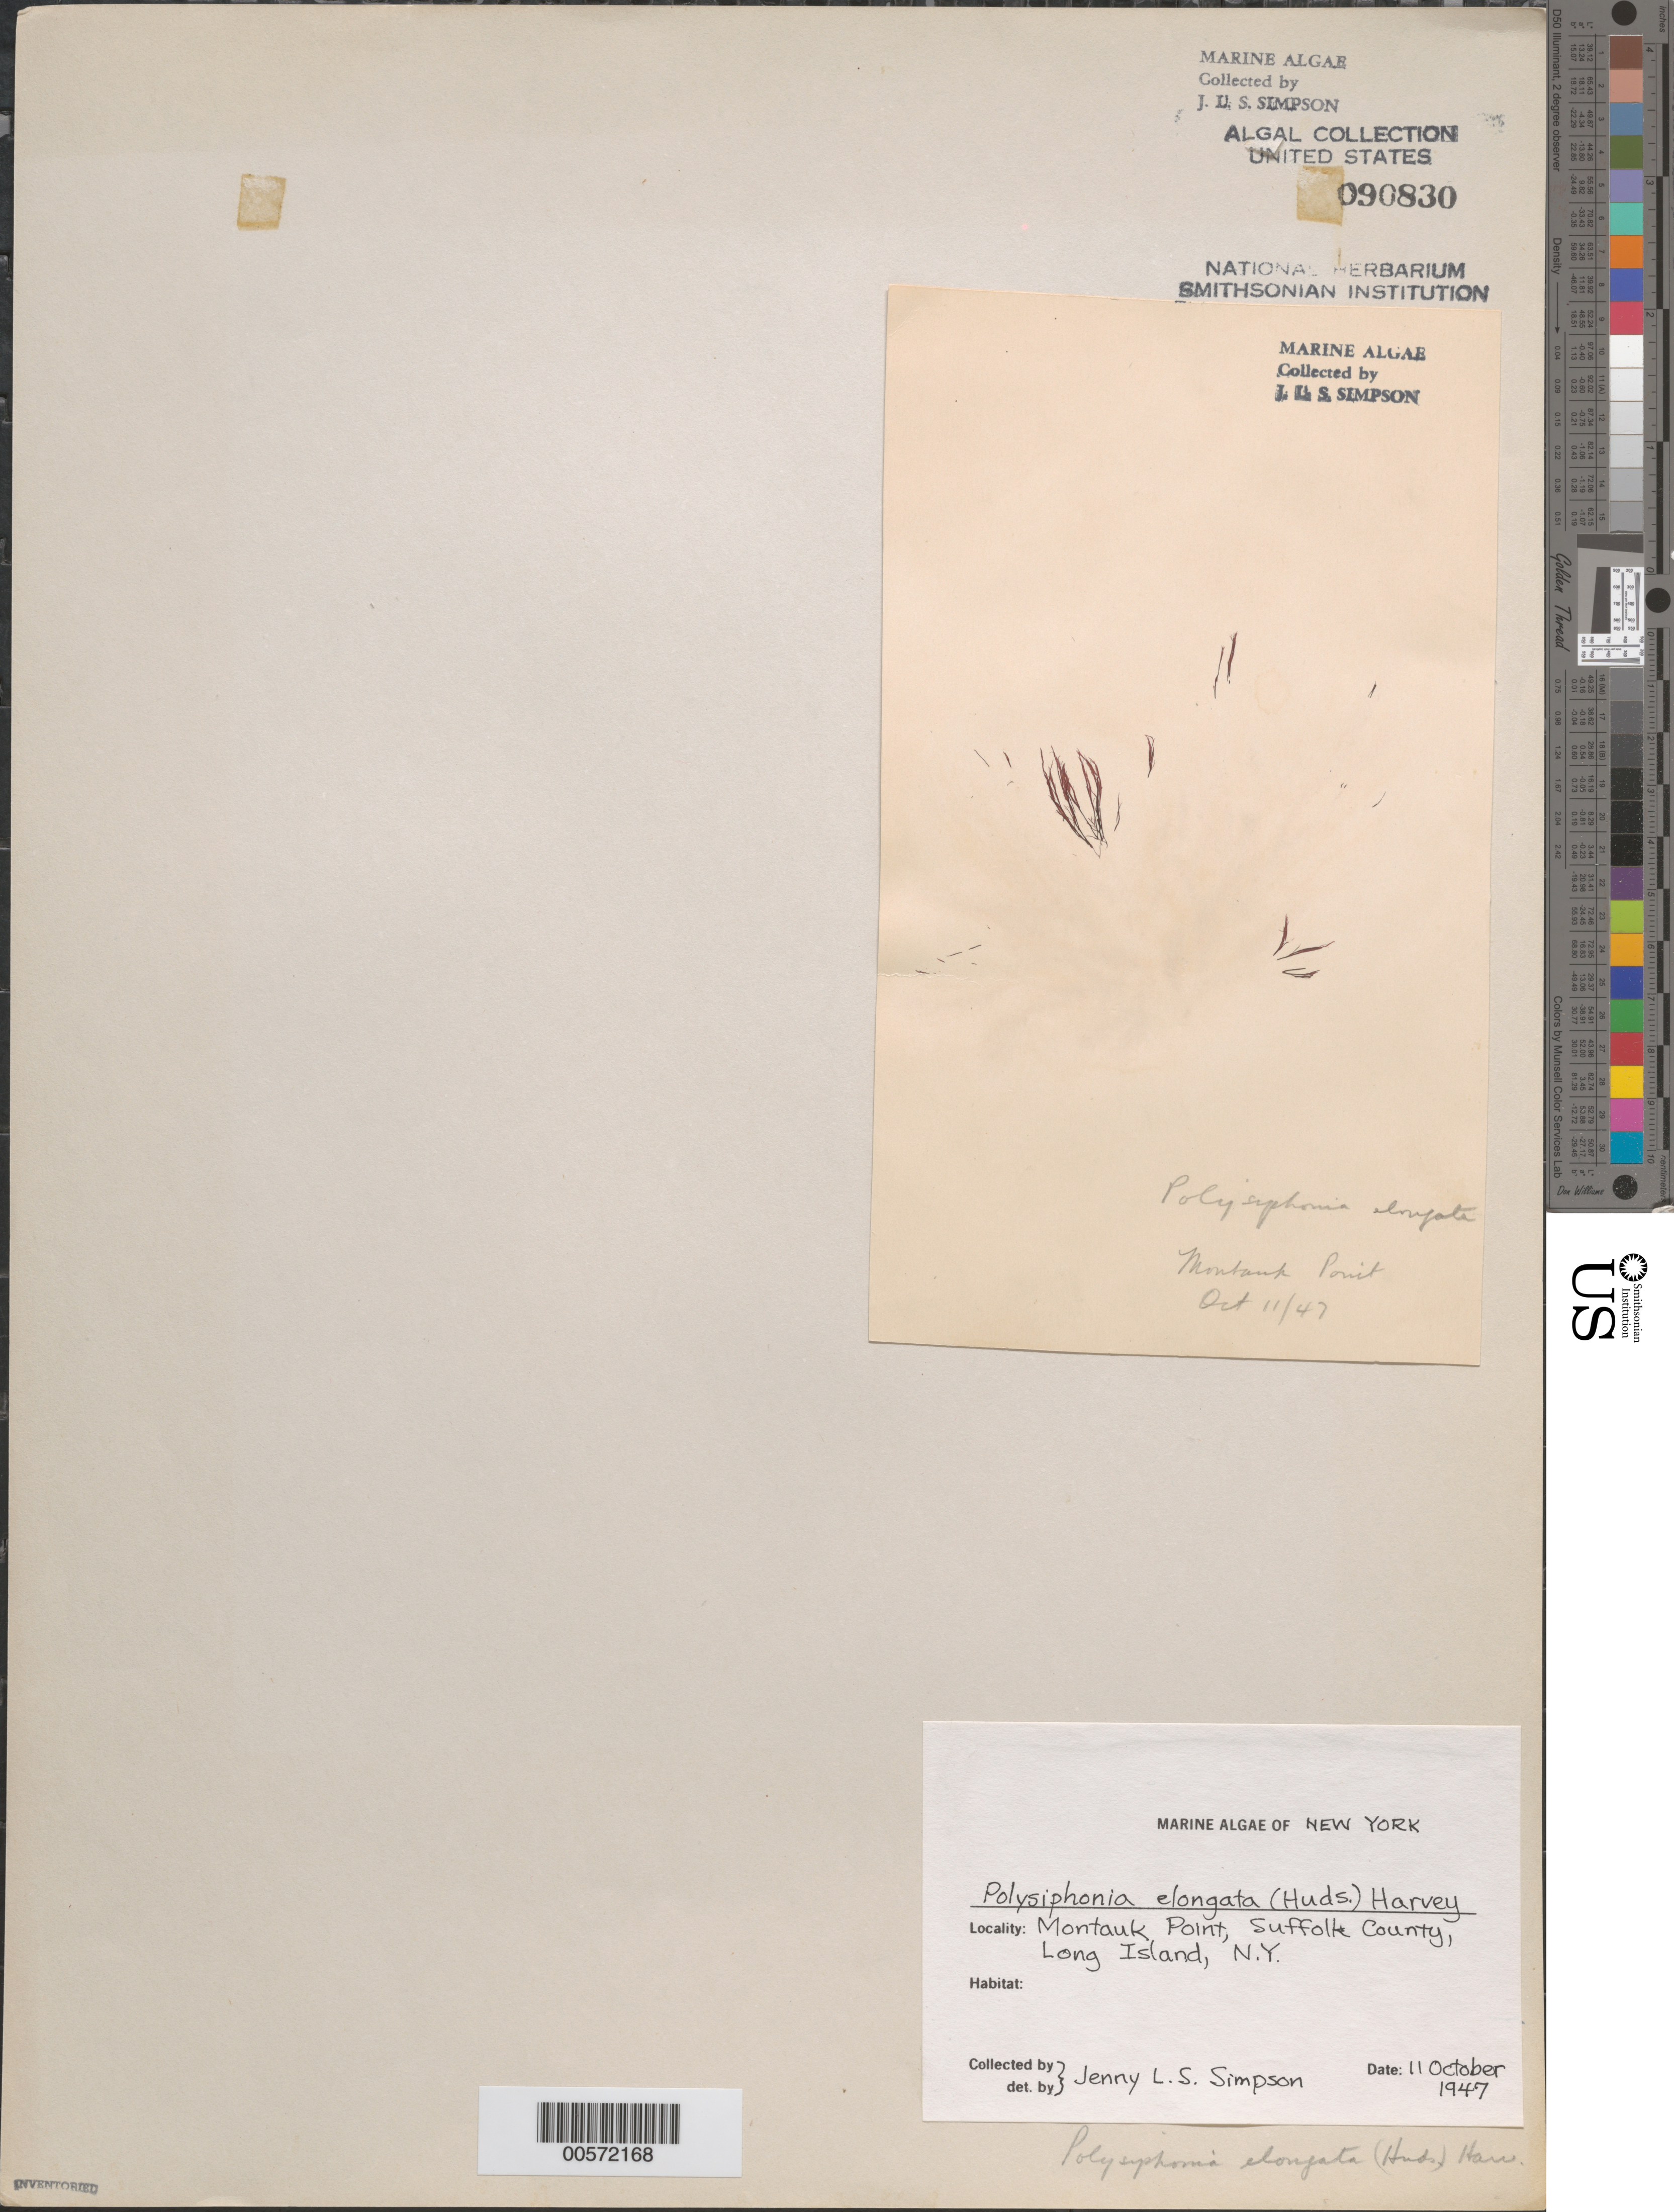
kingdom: Plantae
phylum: Rhodophyta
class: Florideophyceae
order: Ceramiales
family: Rhodomelaceae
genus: Carradoriella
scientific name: Carradoriella elongata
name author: (Hudson) Savoie & G.W. Saunders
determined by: Algae name updating Project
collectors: J. Simpson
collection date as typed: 11 Oct 1947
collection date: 1947-10-11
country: United States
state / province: New York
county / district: Suffolk County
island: Long Island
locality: Montauk Point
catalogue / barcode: US 90830